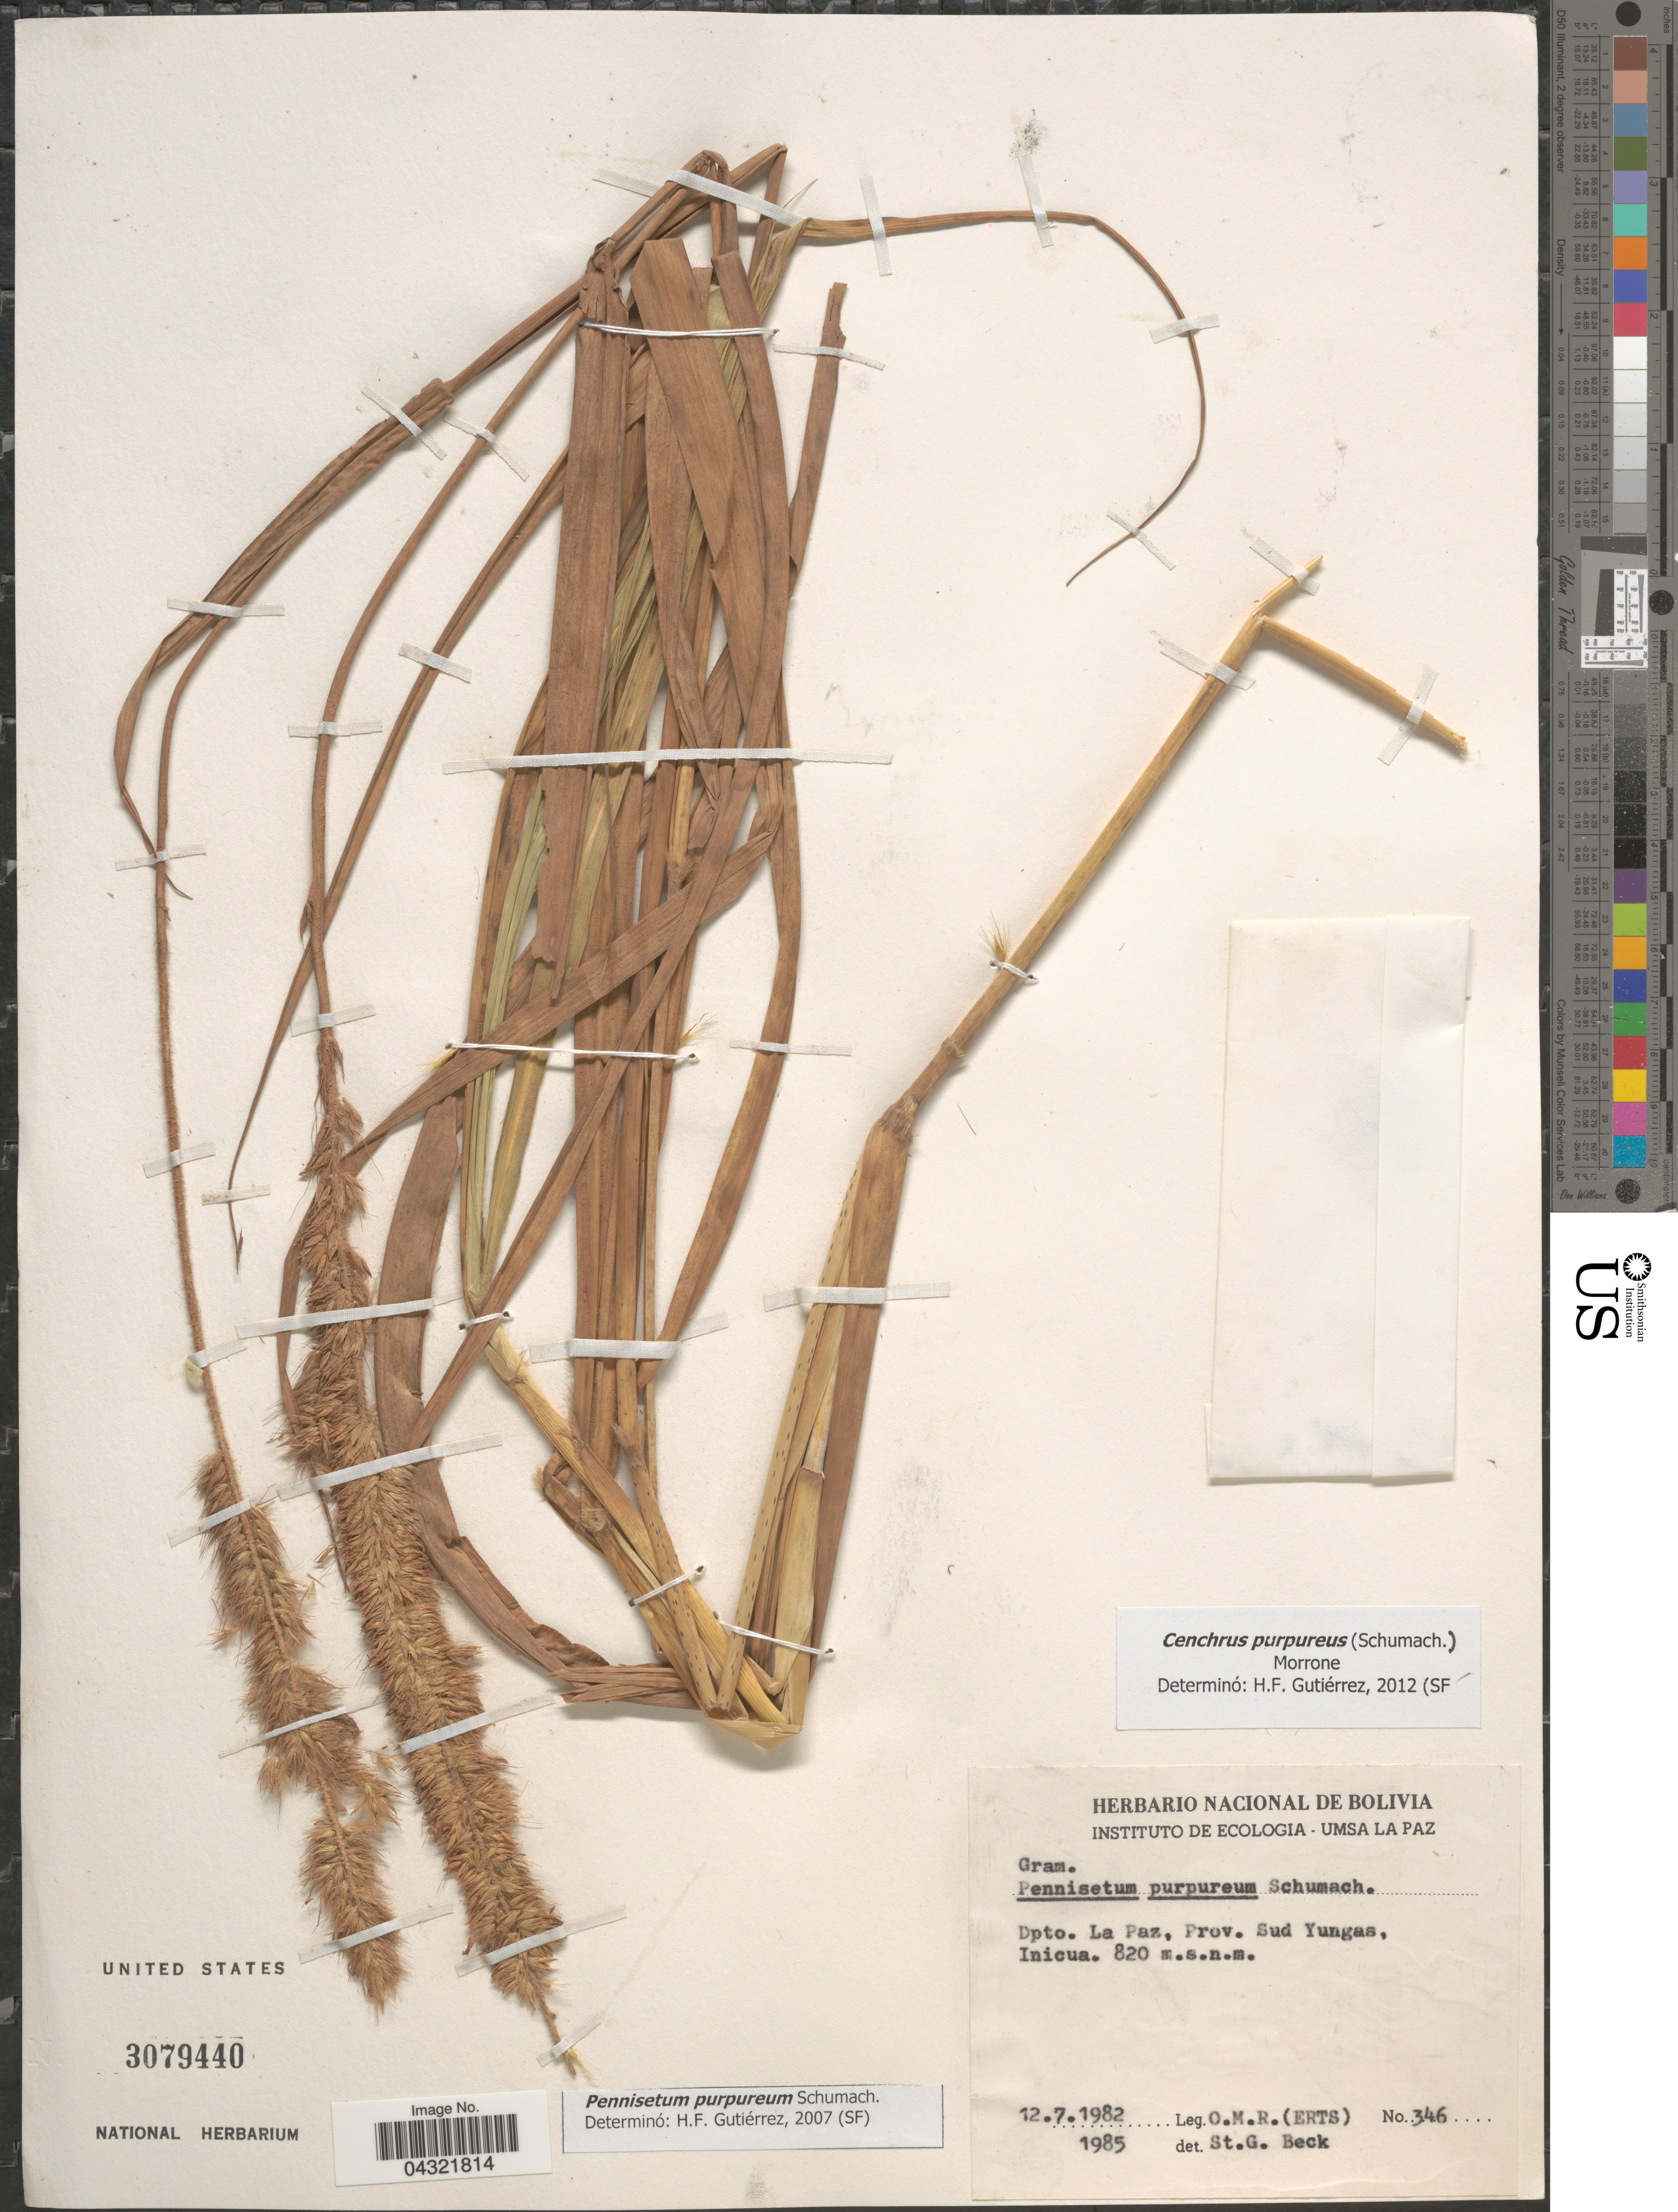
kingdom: Plantae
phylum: Tracheophyta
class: Liliopsida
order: Poales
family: Poaceae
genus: Cenchrus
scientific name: Cenchrus purpureus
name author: (Schumach.) Morrone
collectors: O. M. R.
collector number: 346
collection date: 1982-07-12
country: Bolivia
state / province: La Paz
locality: Dpto. La Paz, Prov. Sud Yungas, Inicua.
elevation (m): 820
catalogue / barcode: US 3079440